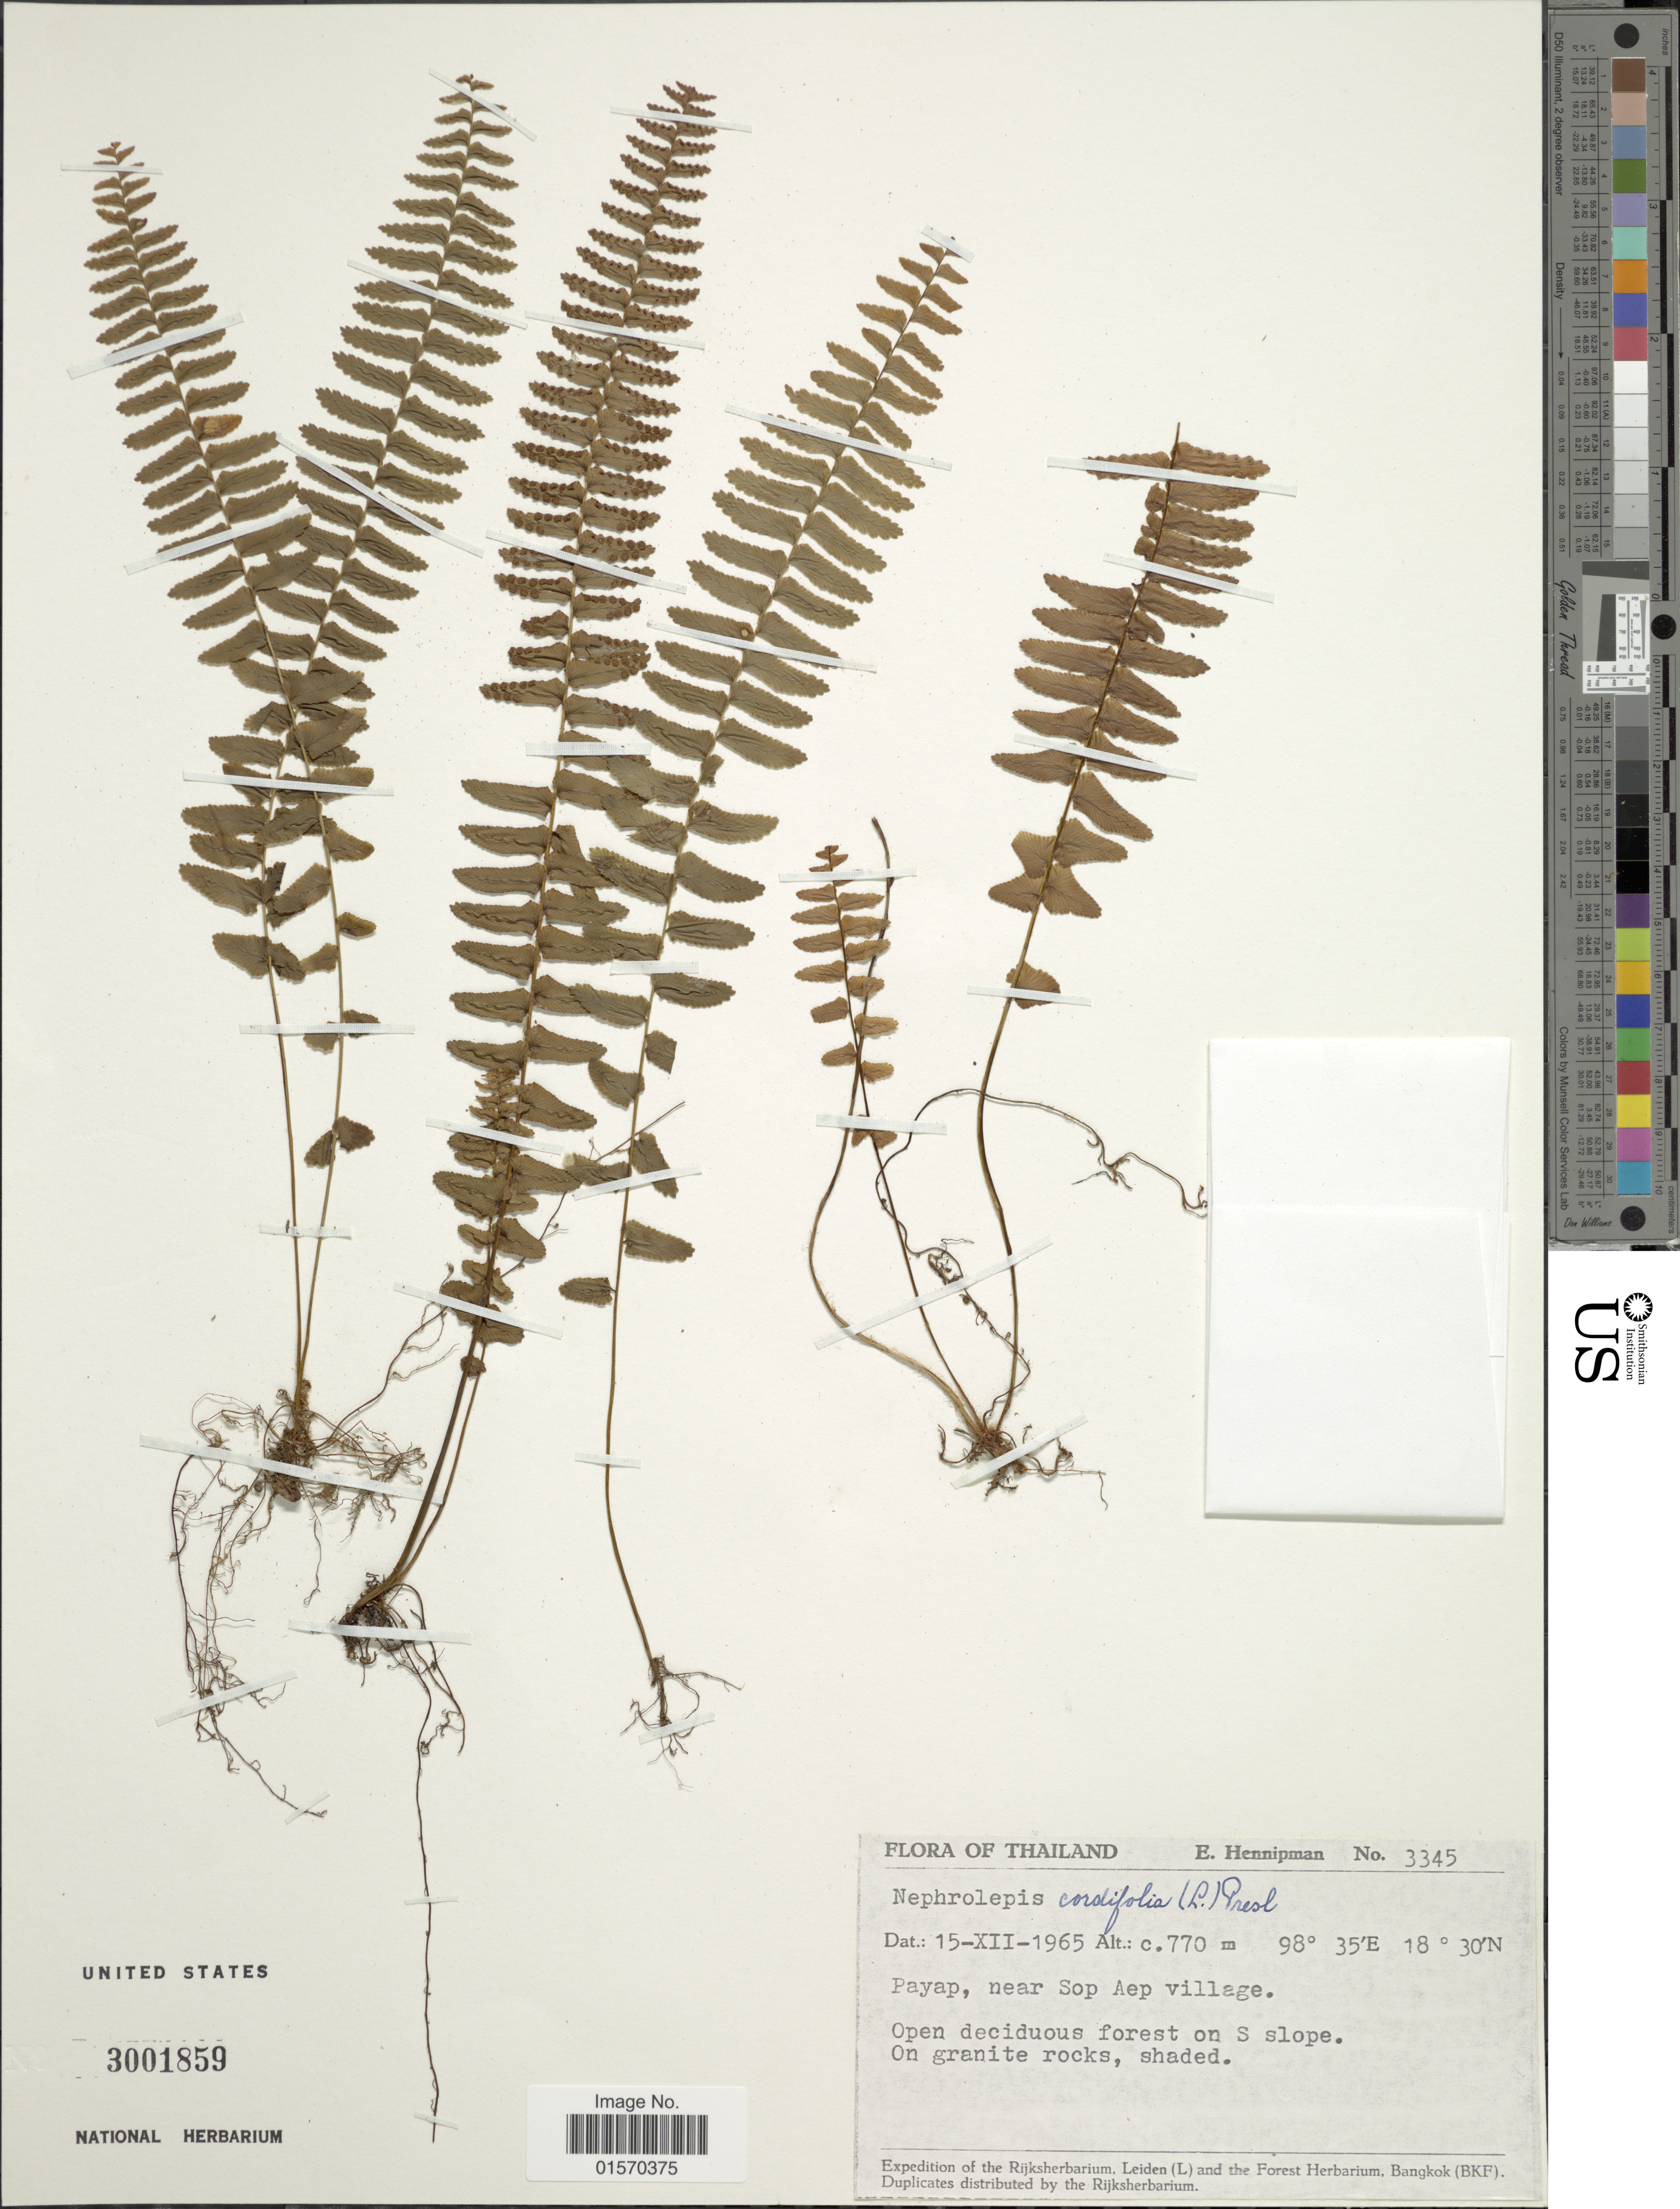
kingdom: Plantae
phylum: Tracheophyta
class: Polypodiopsida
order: Polypodiales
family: Nephrolepidaceae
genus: Nephrolepis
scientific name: Nephrolepis undulata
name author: J. Sm.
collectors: E. Hennipman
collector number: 3345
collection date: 1965-12-15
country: Thailand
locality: Payap, near Sop Aep village. Open deciduous forest on S slope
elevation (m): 770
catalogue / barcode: US 3001859